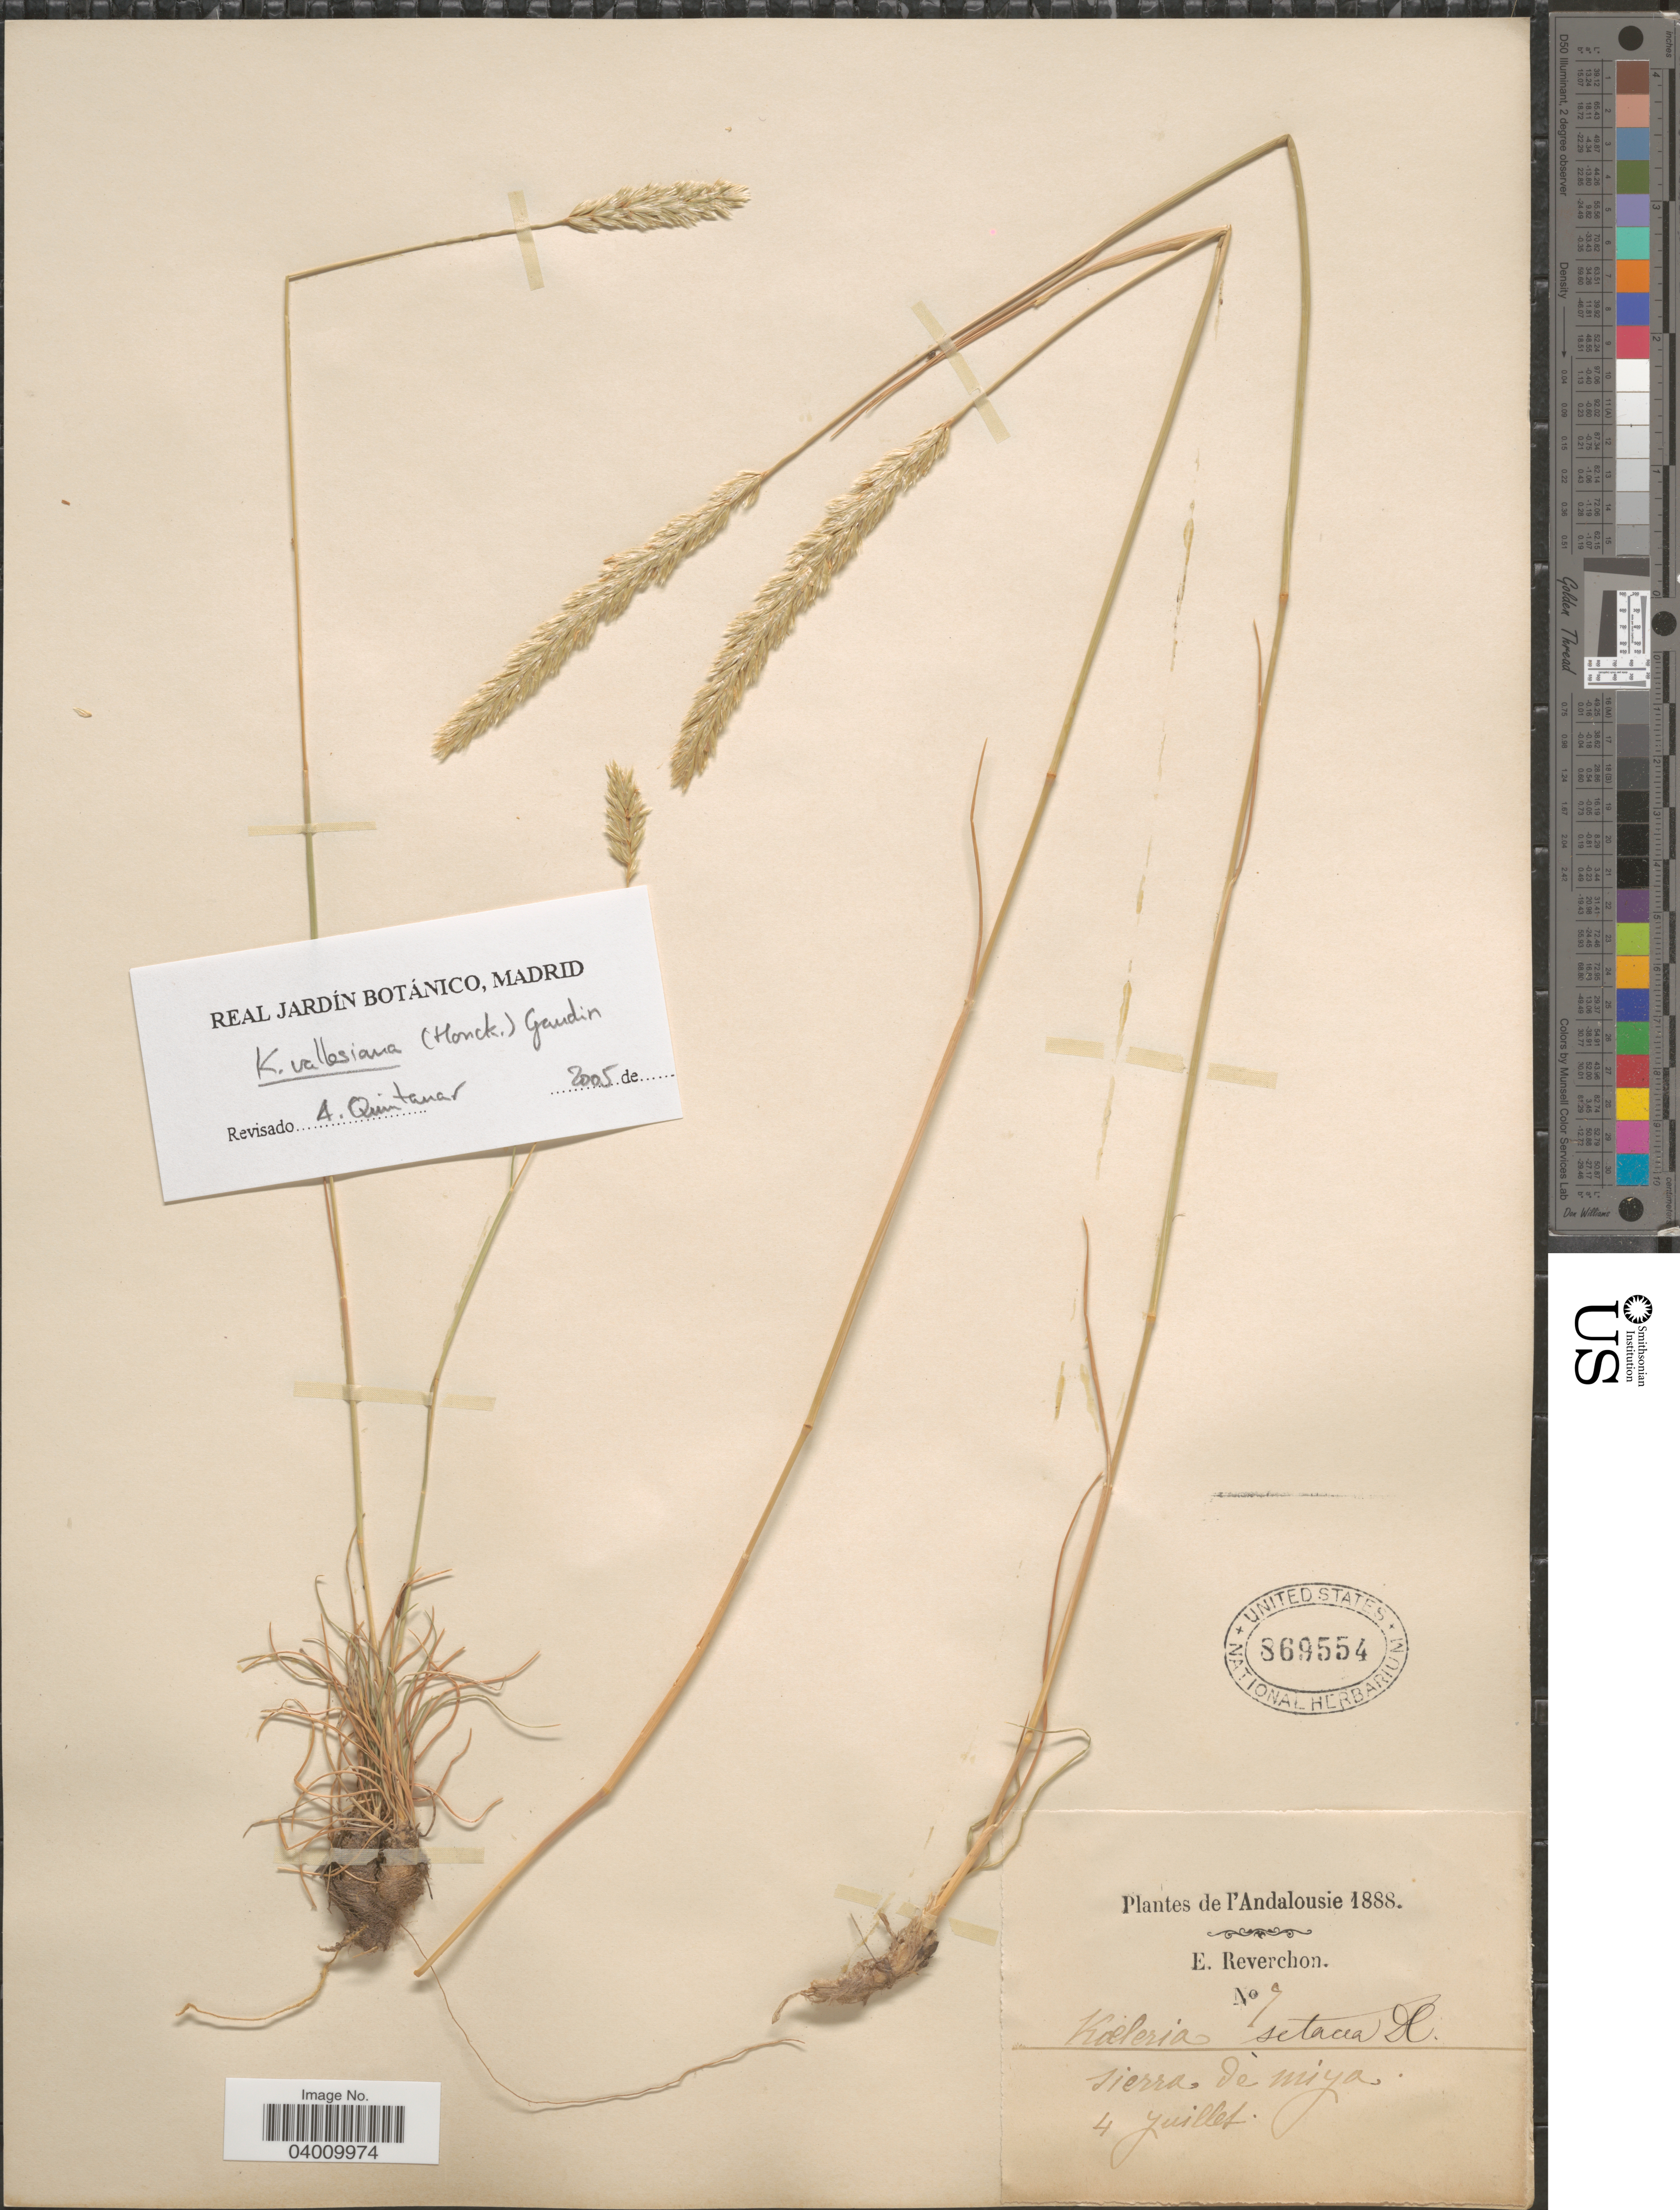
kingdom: Plantae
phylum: Tracheophyta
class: Liliopsida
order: Poales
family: Poaceae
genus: Koeleria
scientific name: Koeleria vallesiana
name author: (Honck.) Gaudin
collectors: E. Reverchon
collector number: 9*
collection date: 1888-07-04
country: Spain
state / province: Andalucía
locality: L'Andalousie. Sierra de Miya.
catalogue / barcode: US 869554